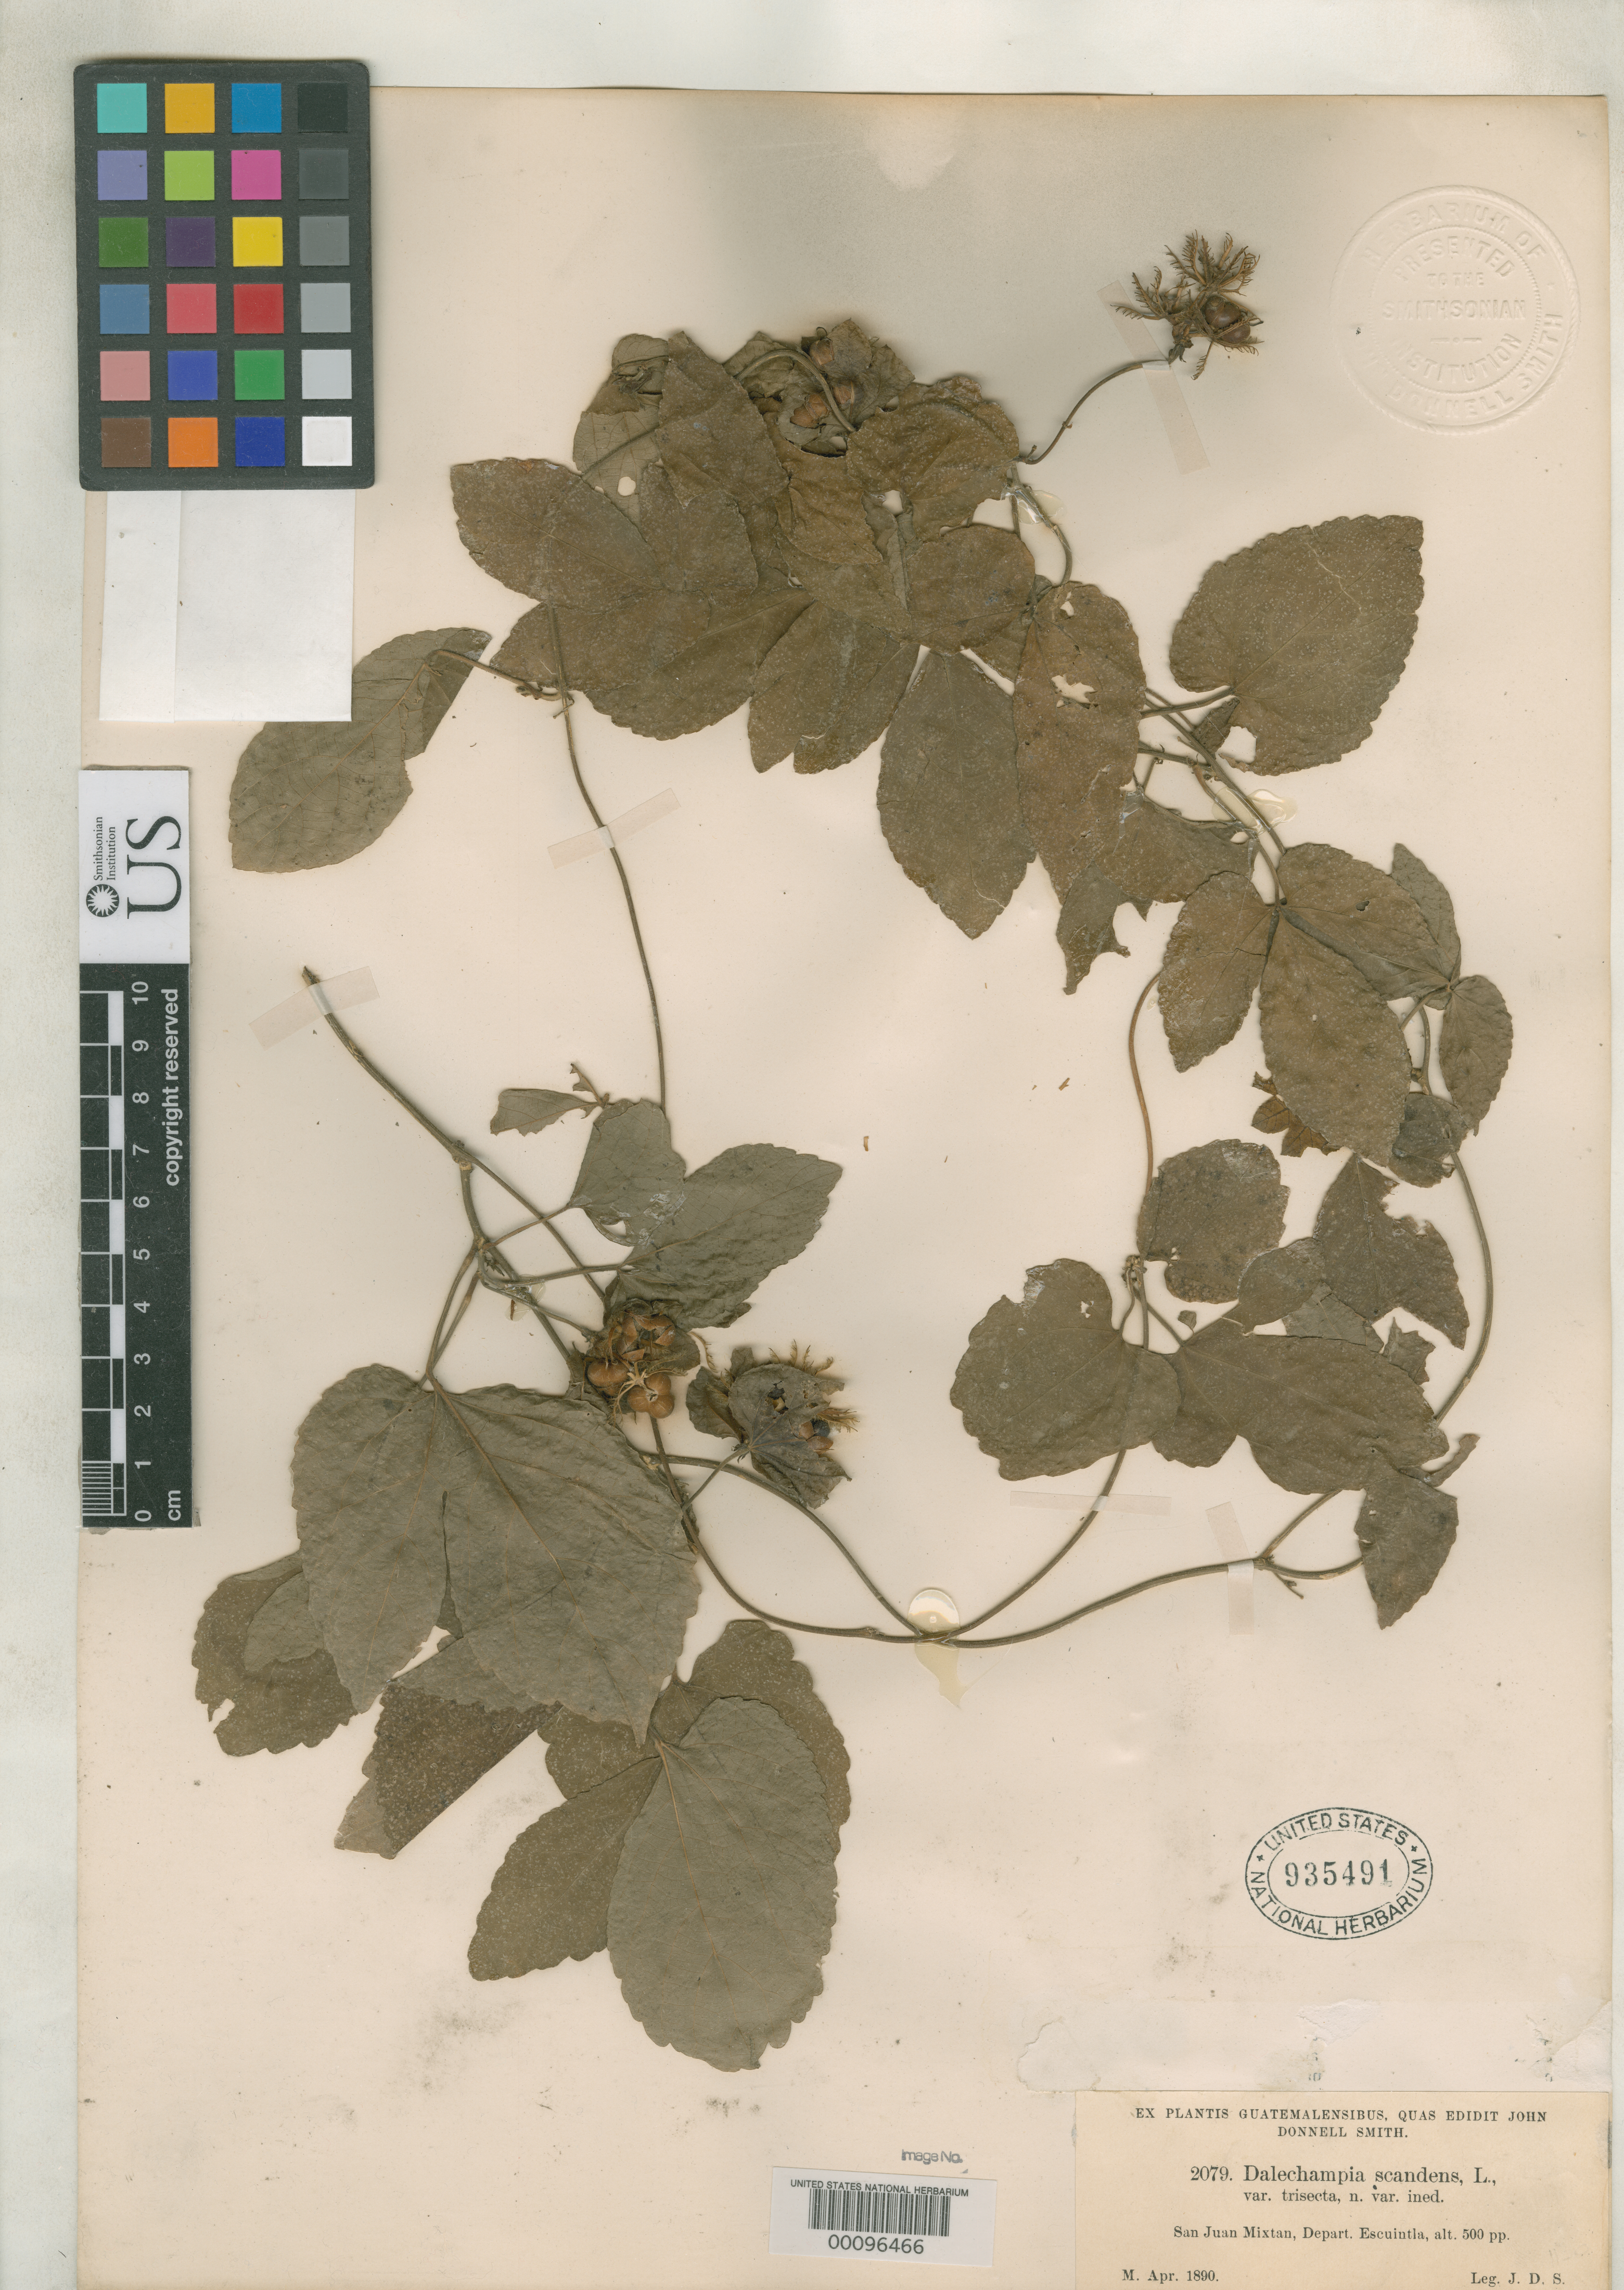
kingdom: Plantae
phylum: Tracheophyta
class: Magnoliopsida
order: Malpighiales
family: Euphorbiaceae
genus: Dalechampia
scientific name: Dalechampia scandens var. trisecta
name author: Donn. Sm.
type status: Type Collection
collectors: J. Donnell Smith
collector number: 2079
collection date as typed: Apr 1890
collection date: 1890-04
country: Guatemala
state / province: Escuintla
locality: San Juan Mixtan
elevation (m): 152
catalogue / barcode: US 935491